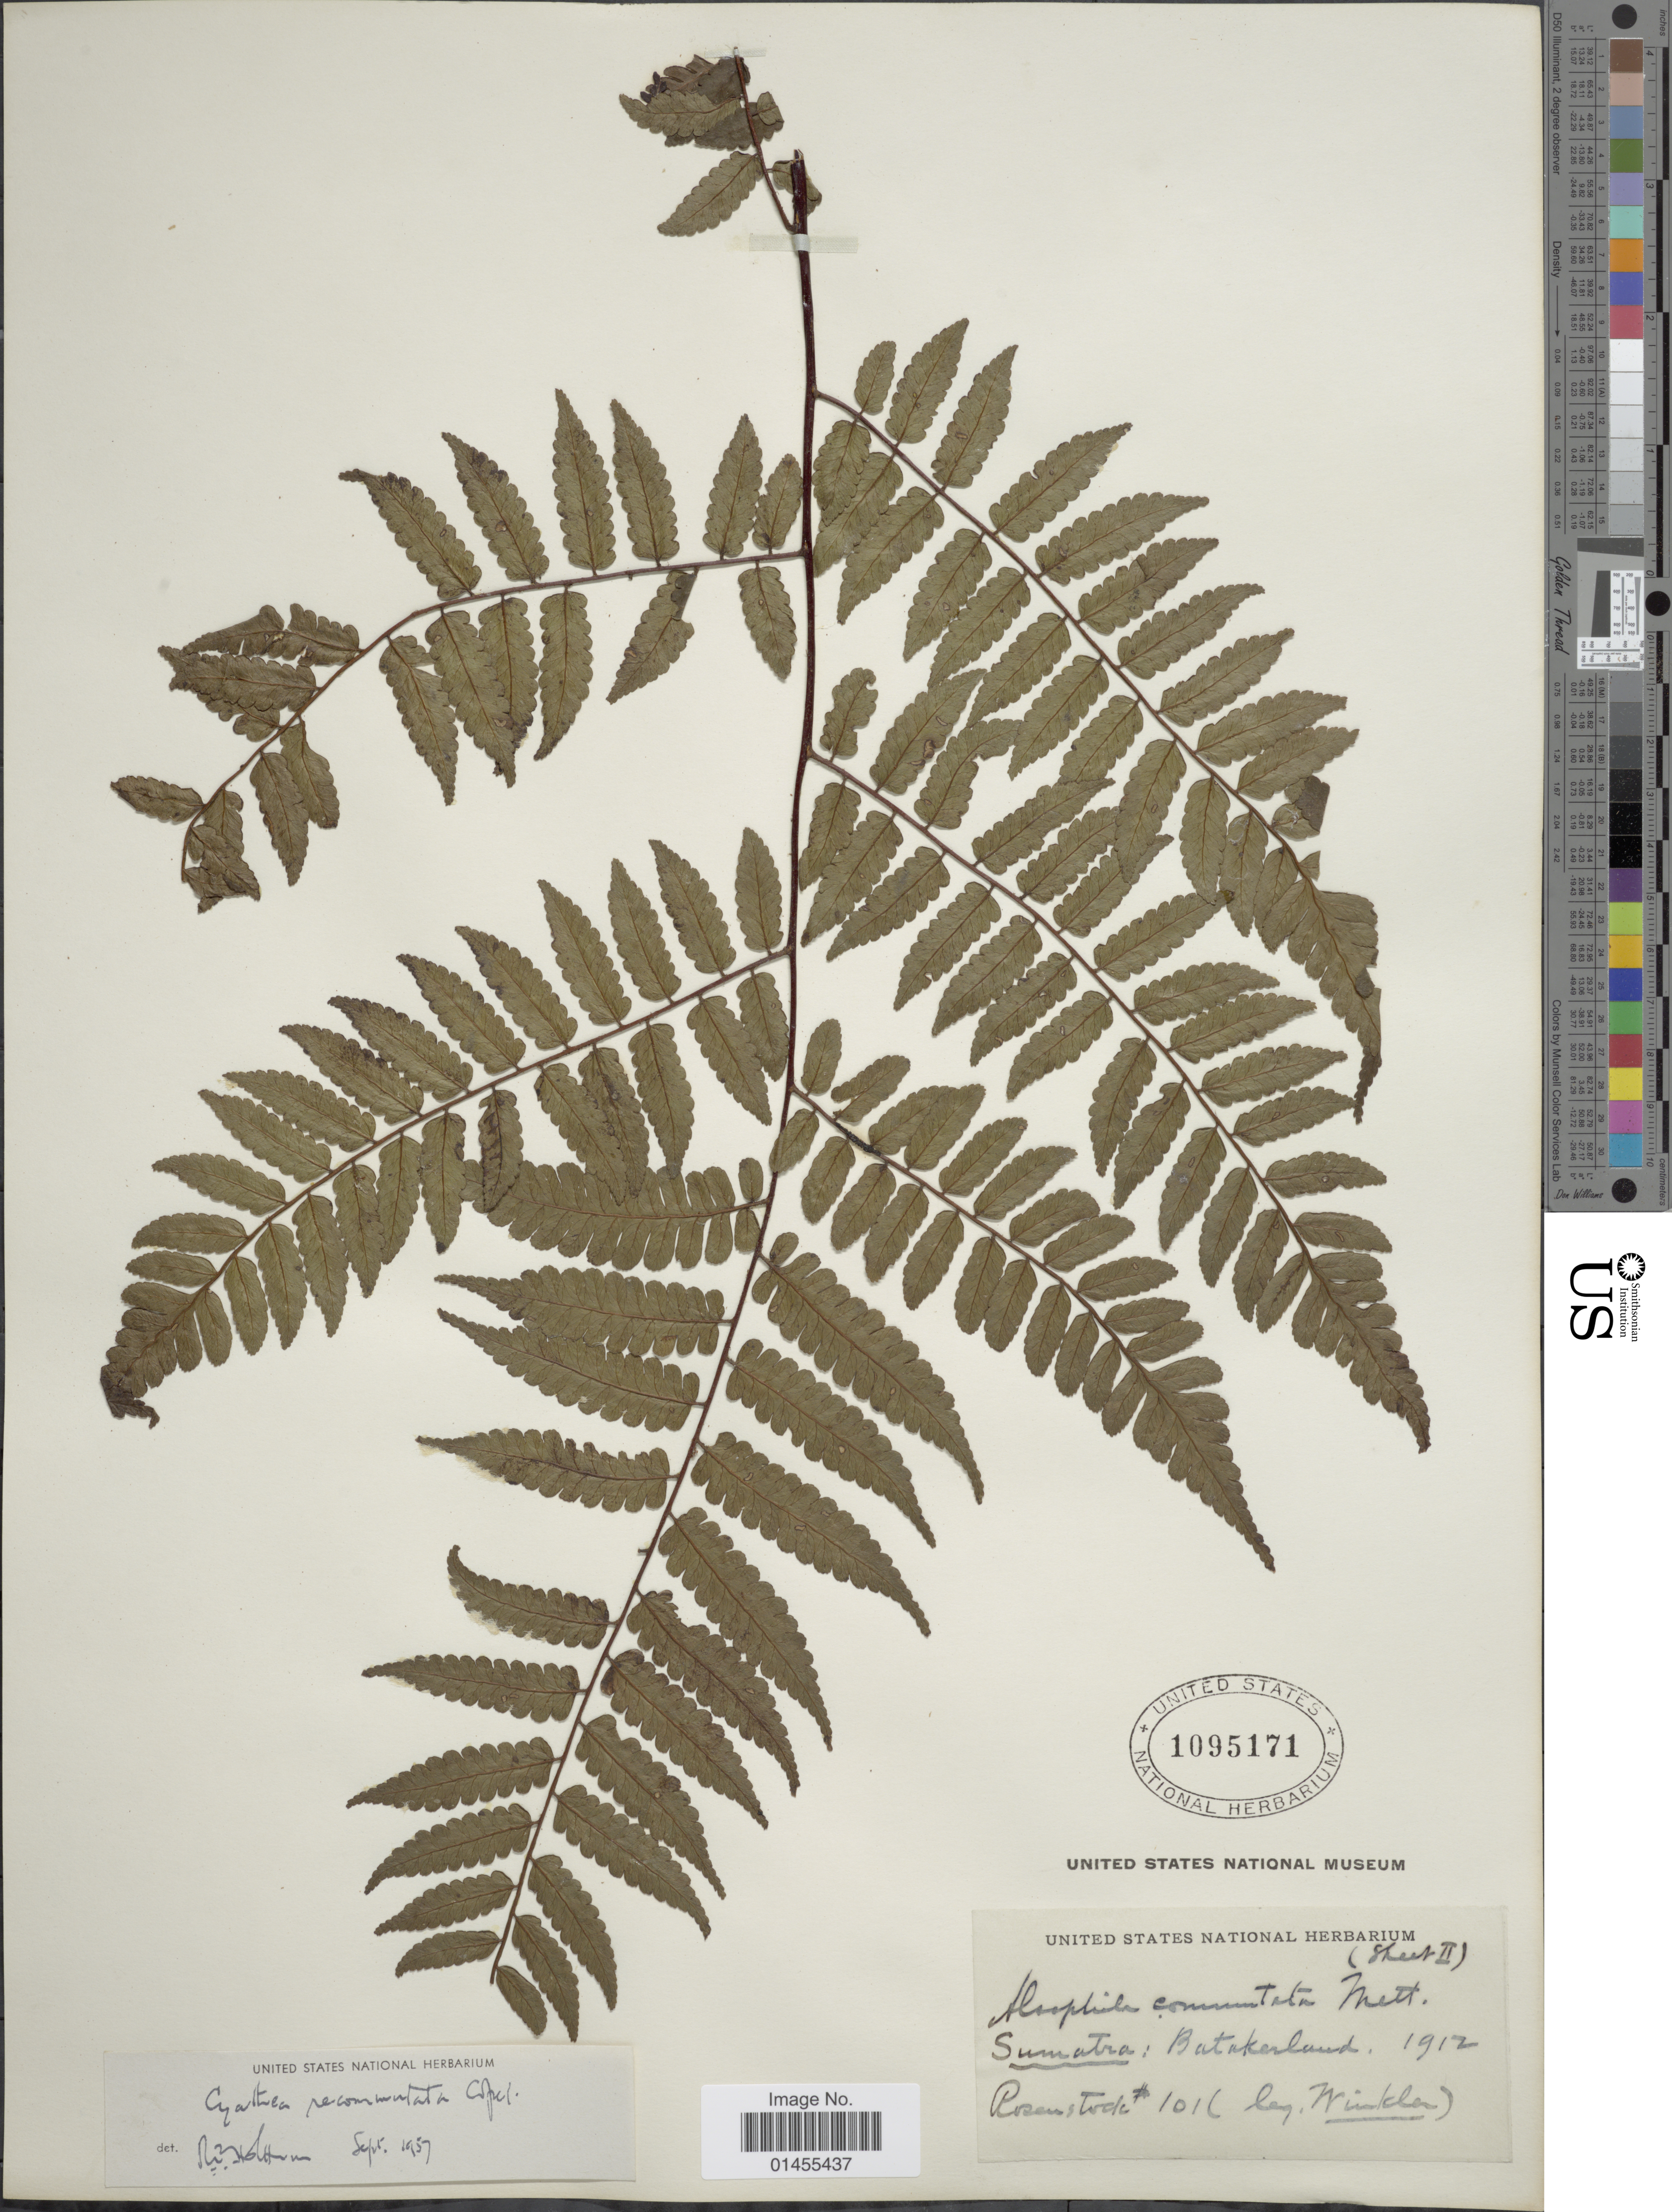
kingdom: Plantae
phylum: Tracheophyta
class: Polypodiopsida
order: Cyatheales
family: Cyatheaceae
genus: Alsophila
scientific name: Alsophila commutata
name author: Mett.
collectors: -. Winkler & -- Rosenstock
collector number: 101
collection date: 1912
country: Indonesia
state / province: Sumatra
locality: Batakerland.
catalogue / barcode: US 1095171